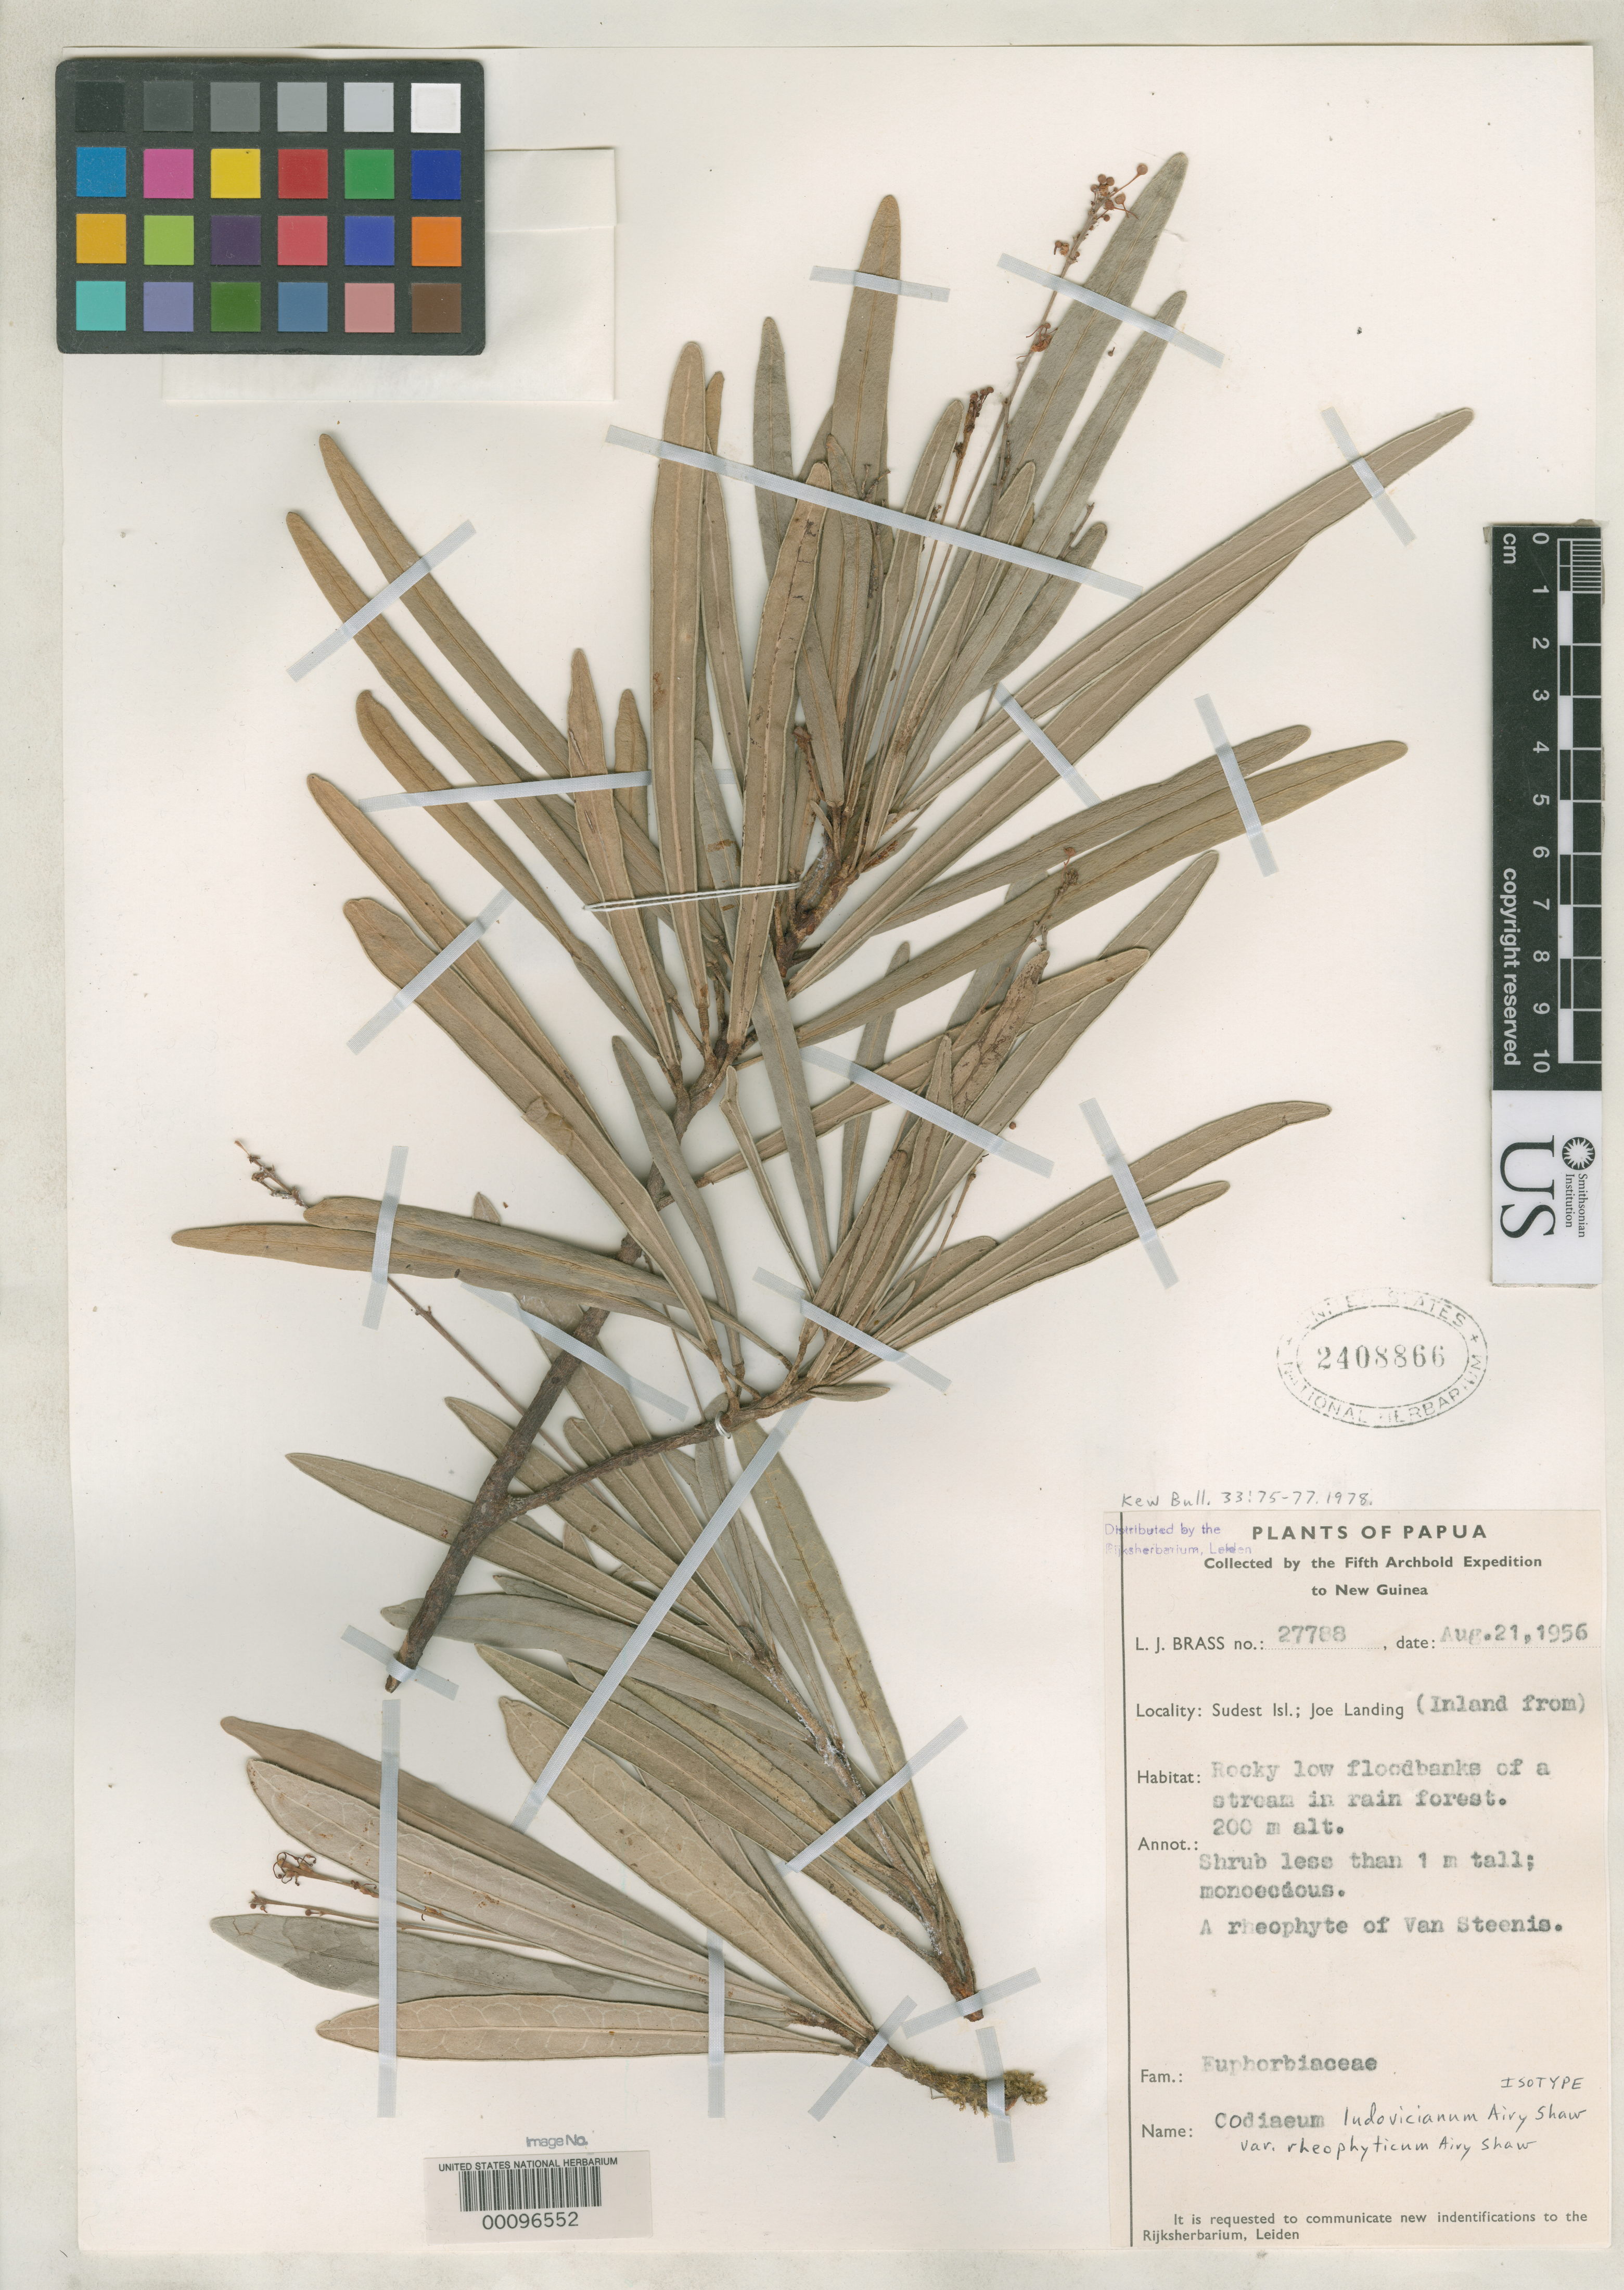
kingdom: Plantae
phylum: Tracheophyta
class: Magnoliopsida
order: Malpighiales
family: Euphorbiaceae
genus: Codiaeum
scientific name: Codiaeum ludovicianum var. rheophyticum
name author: Airy Shaw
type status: Isotype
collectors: L. J. Brass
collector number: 27788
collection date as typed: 21 Aug 1956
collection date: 1956-08-21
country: Papua New Guinea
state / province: Milne Bay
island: Sudest [Tagula]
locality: Inland from Joe Landing. [Louisade Arch.]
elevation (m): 200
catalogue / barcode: US 2408866